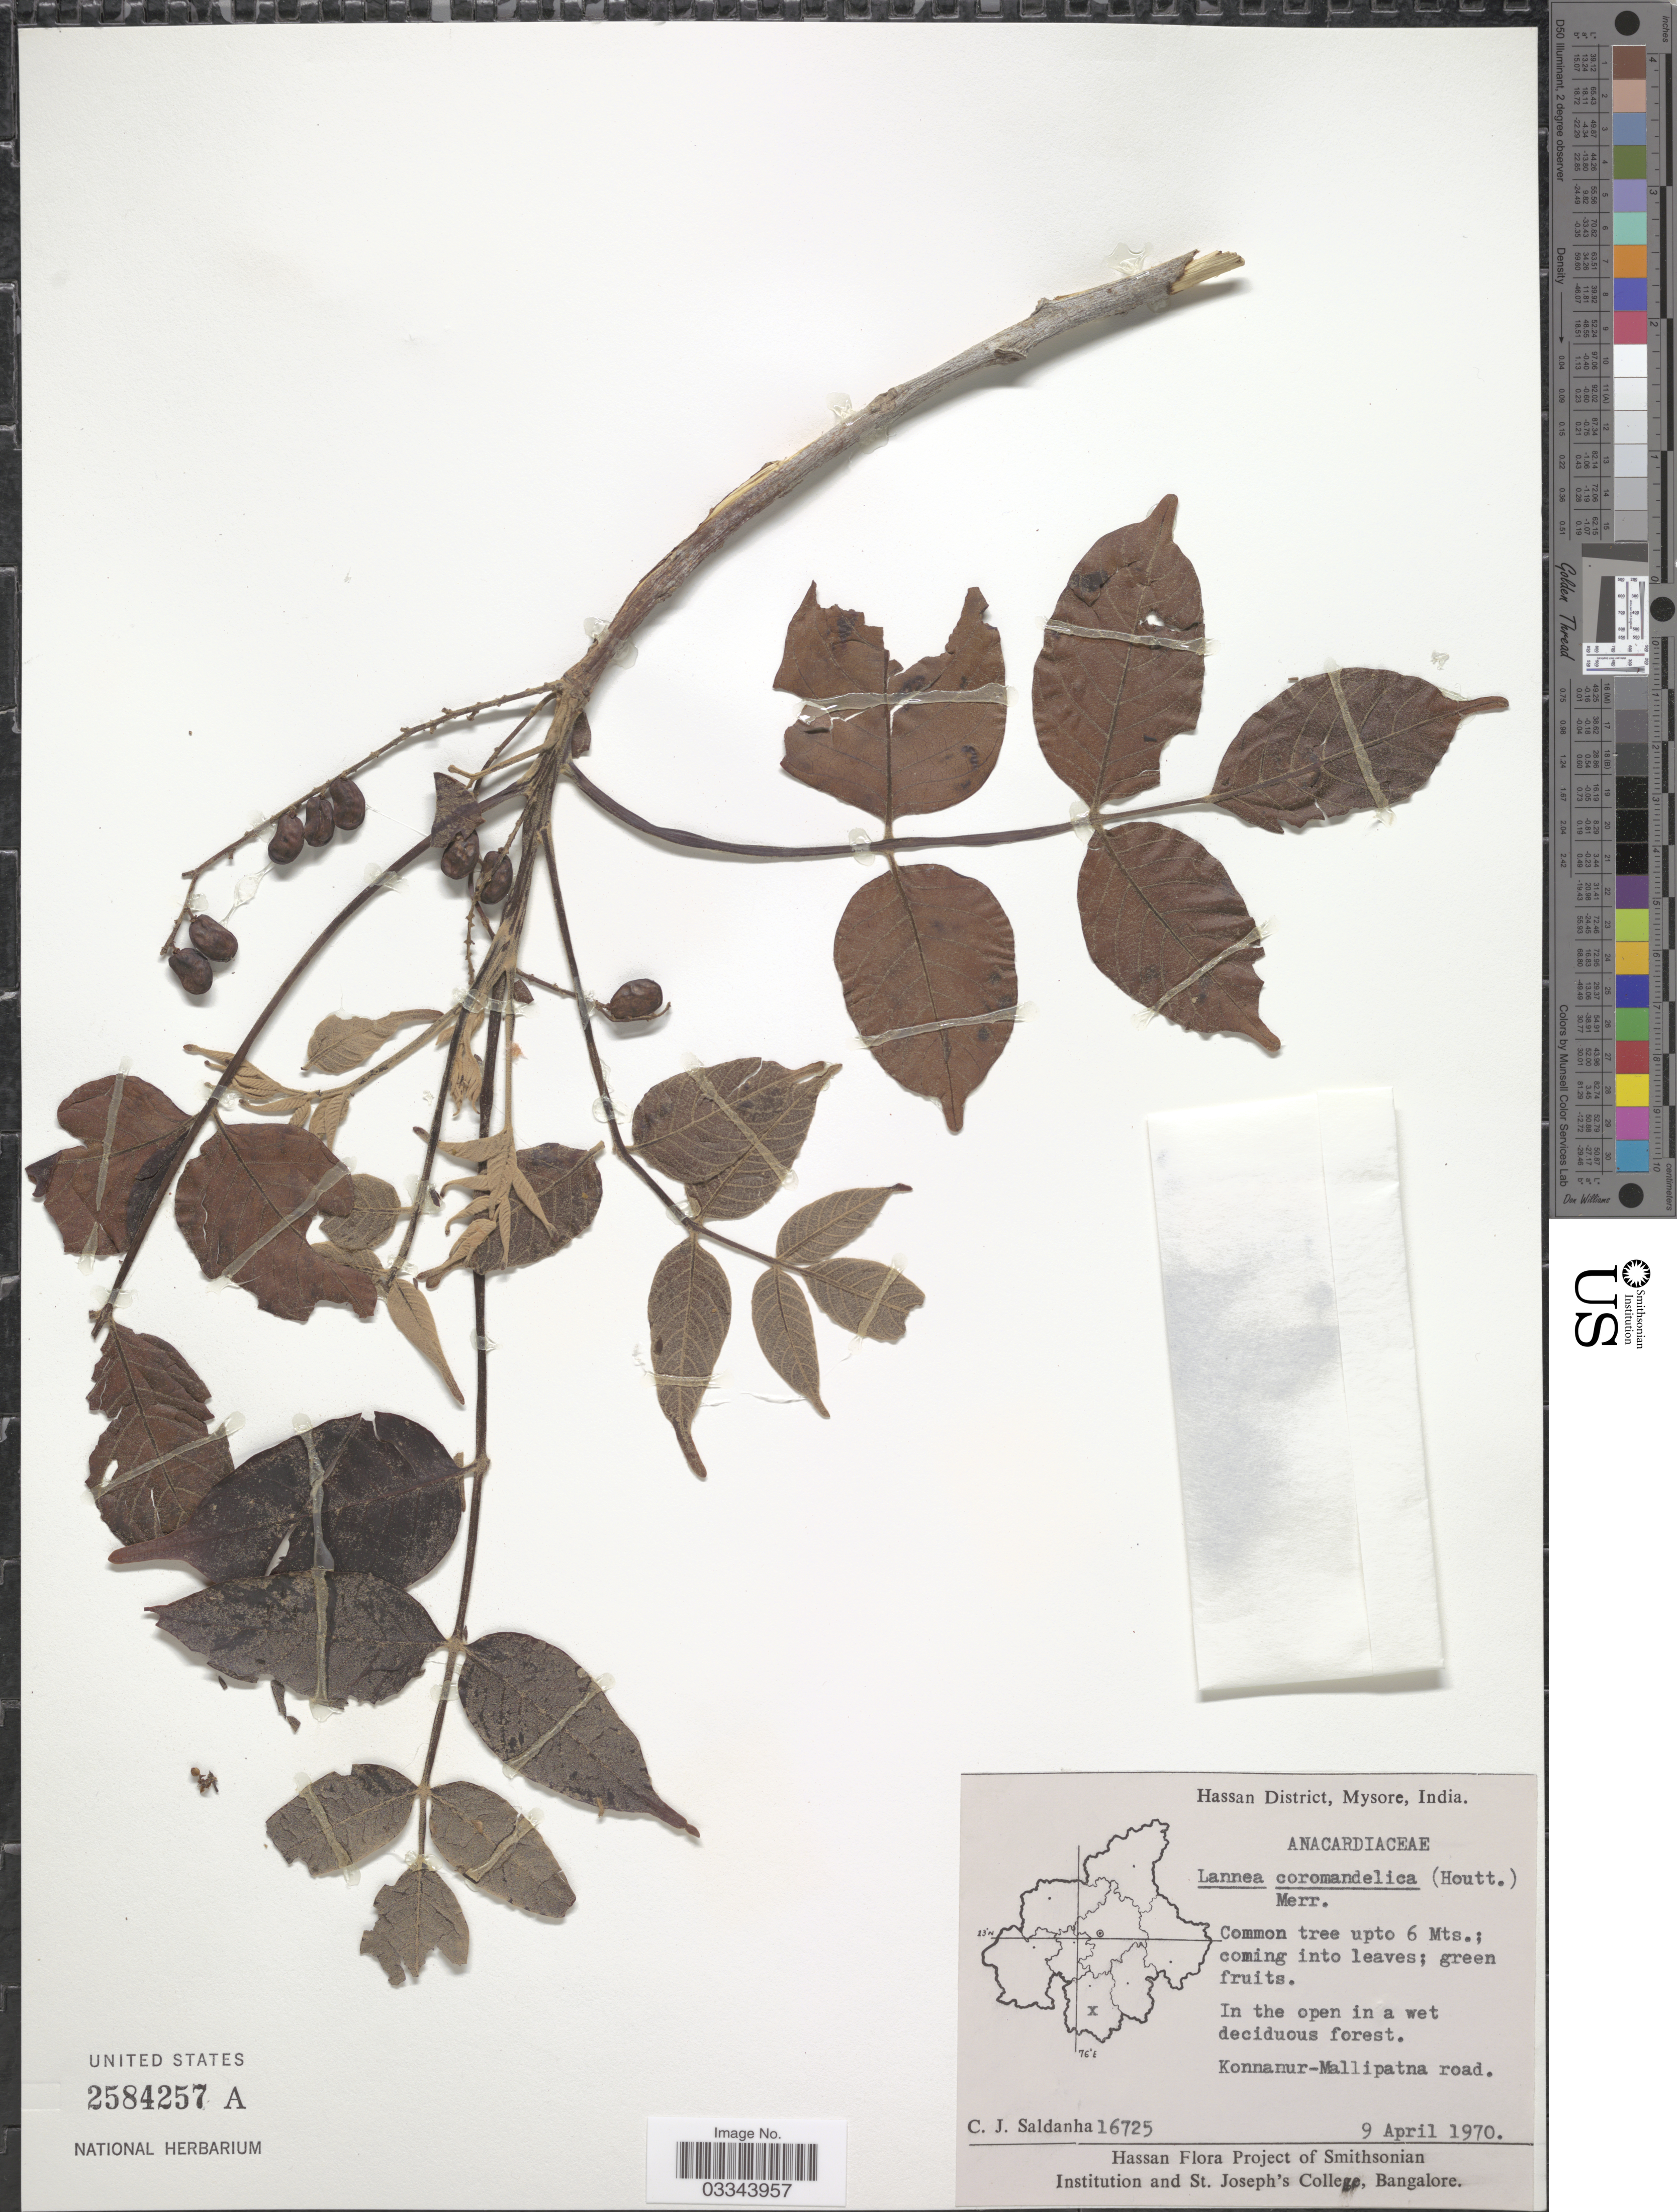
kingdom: Plantae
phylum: Tracheophyta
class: Magnoliopsida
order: Sapindales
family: Anacardiaceae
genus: Lannea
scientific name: Lannea coromandelica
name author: (Houtt.) Merr.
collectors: C. J. Saldanha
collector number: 16725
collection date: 1970-04-09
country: India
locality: Hassan District, Mysore, Konnanur-Mallipatna road.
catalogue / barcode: US 2584257A